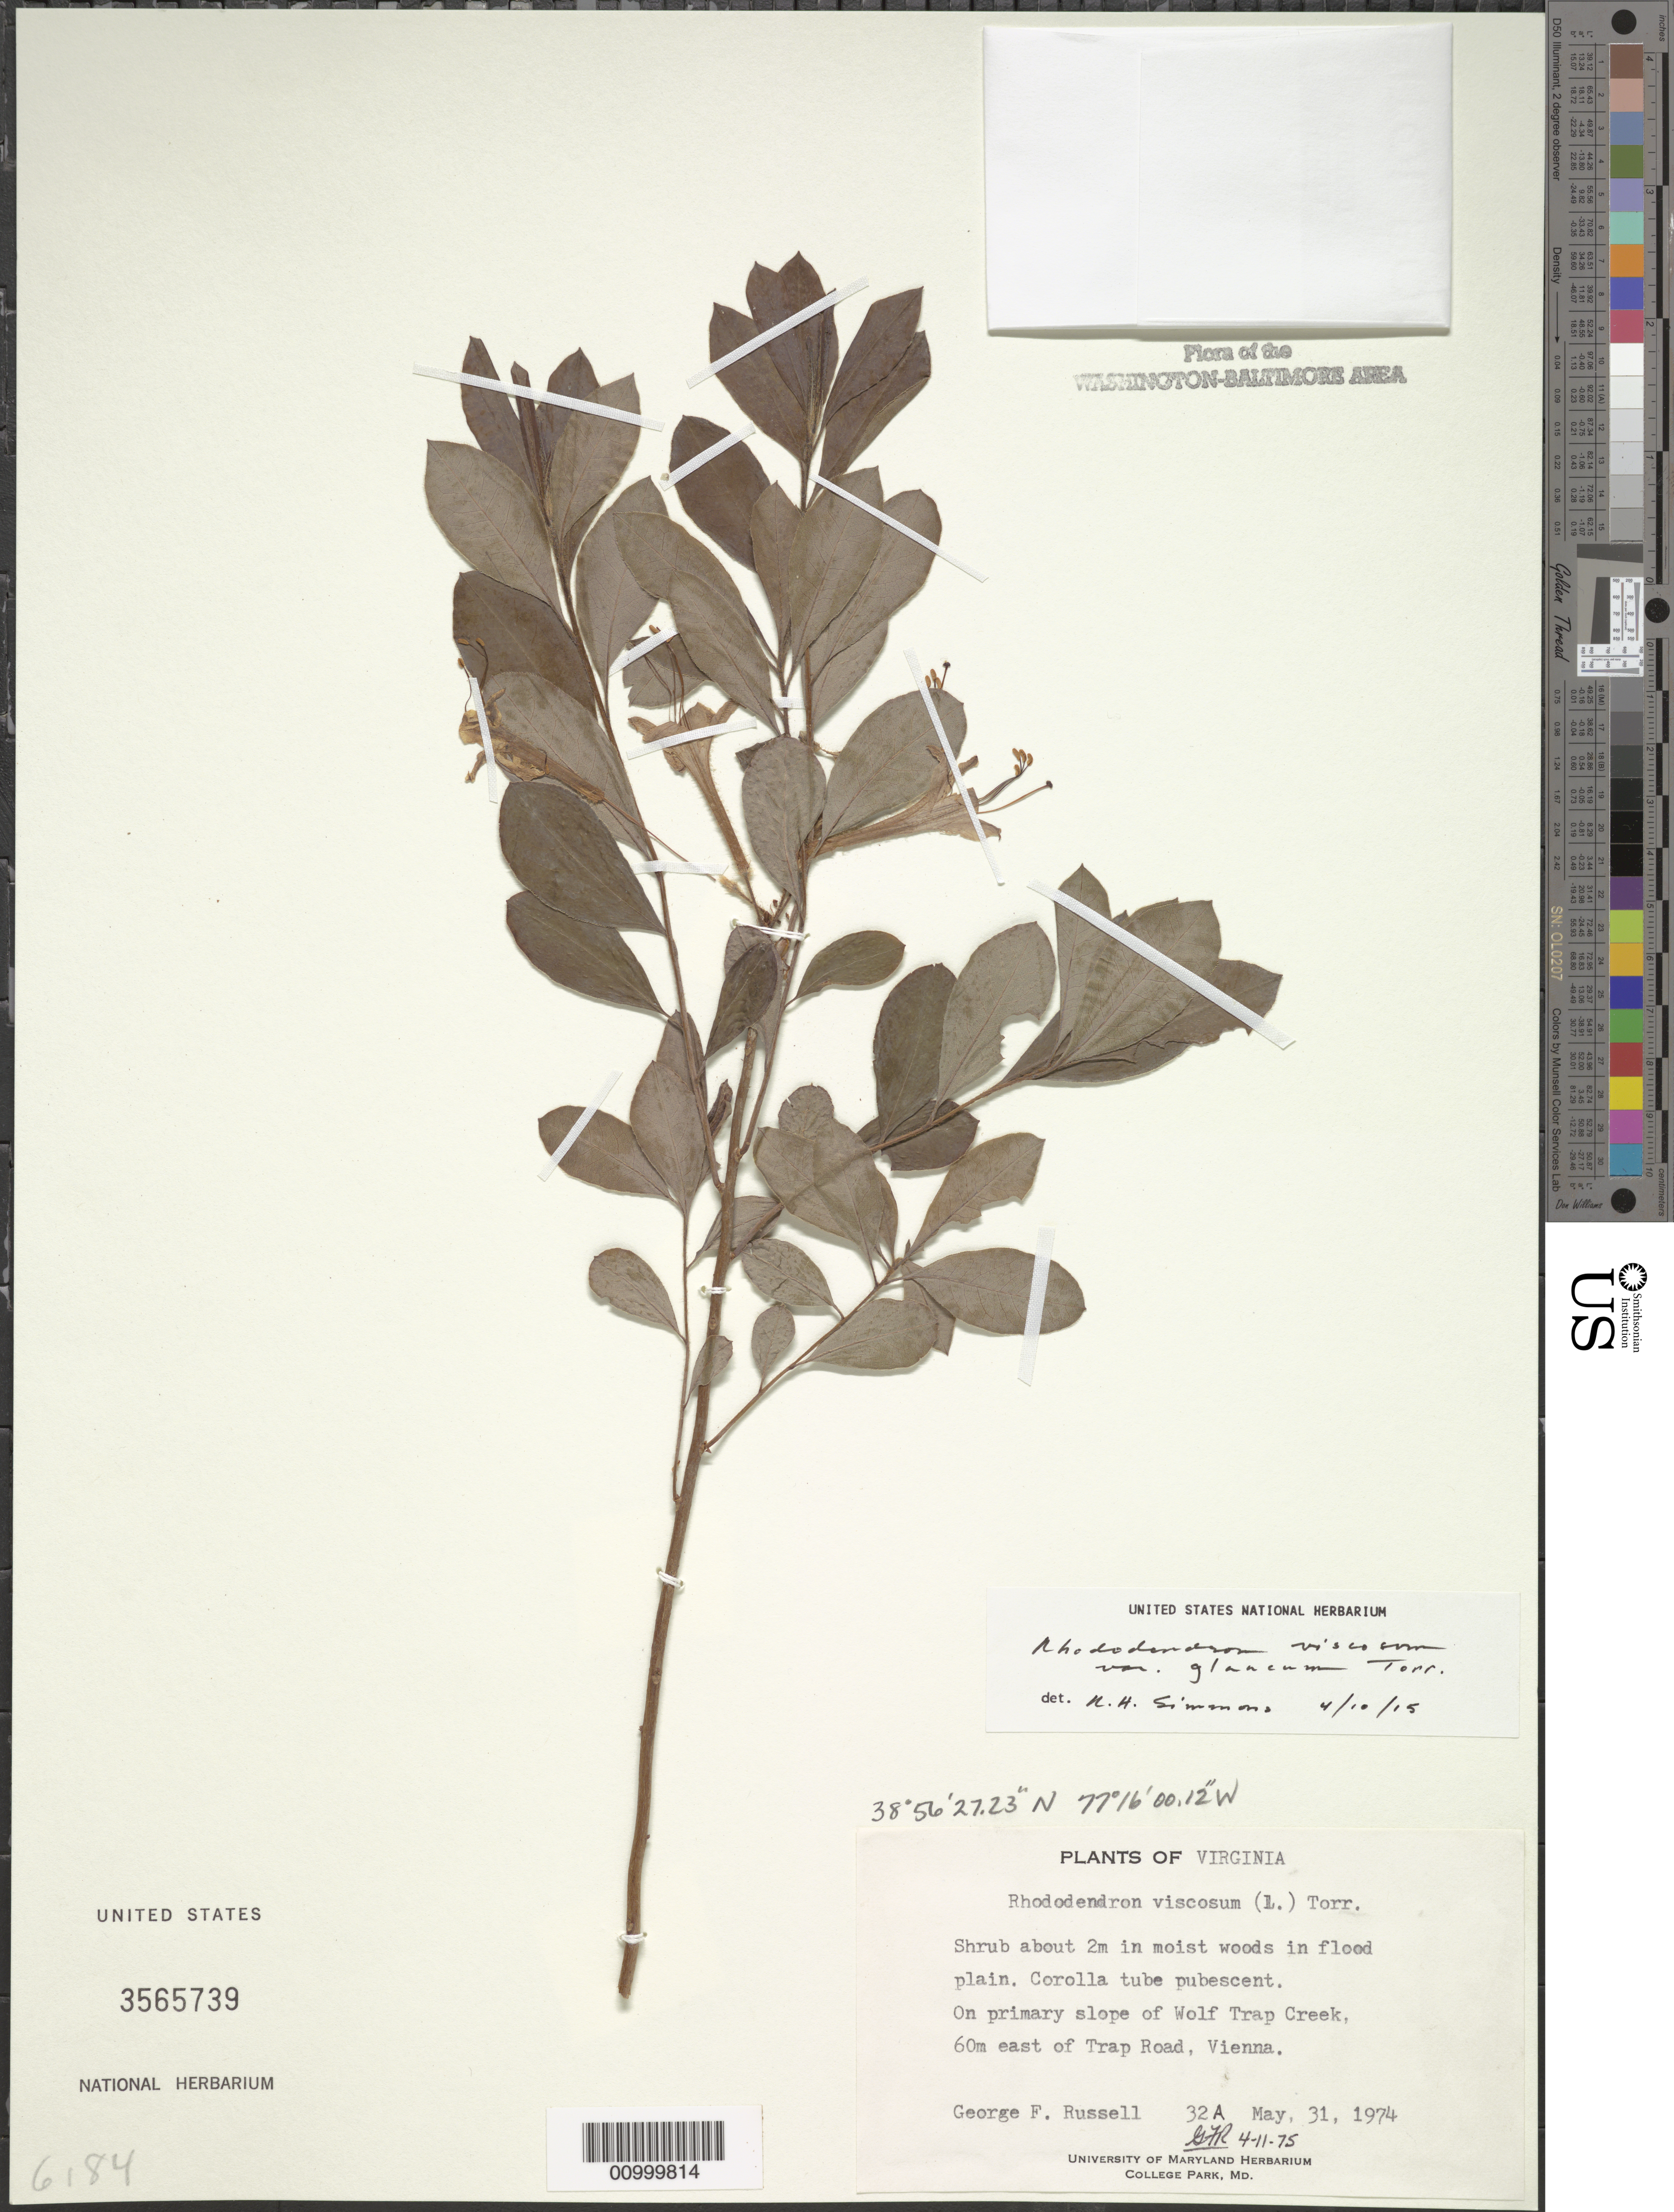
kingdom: Plantae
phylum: Tracheophyta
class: Magnoliopsida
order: Ericales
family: Ericaceae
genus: Rhododendron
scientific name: Rhododendron viscosum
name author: (L.) Torr.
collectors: G. Russell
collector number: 32A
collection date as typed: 31 May 1974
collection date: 1974-05-31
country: United States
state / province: Virginia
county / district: Fairfax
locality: On primary slope of Wolf Trap Creek, 60m east of Trap Road, Vienna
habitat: Moist woods in flood plain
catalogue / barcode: US 3565739